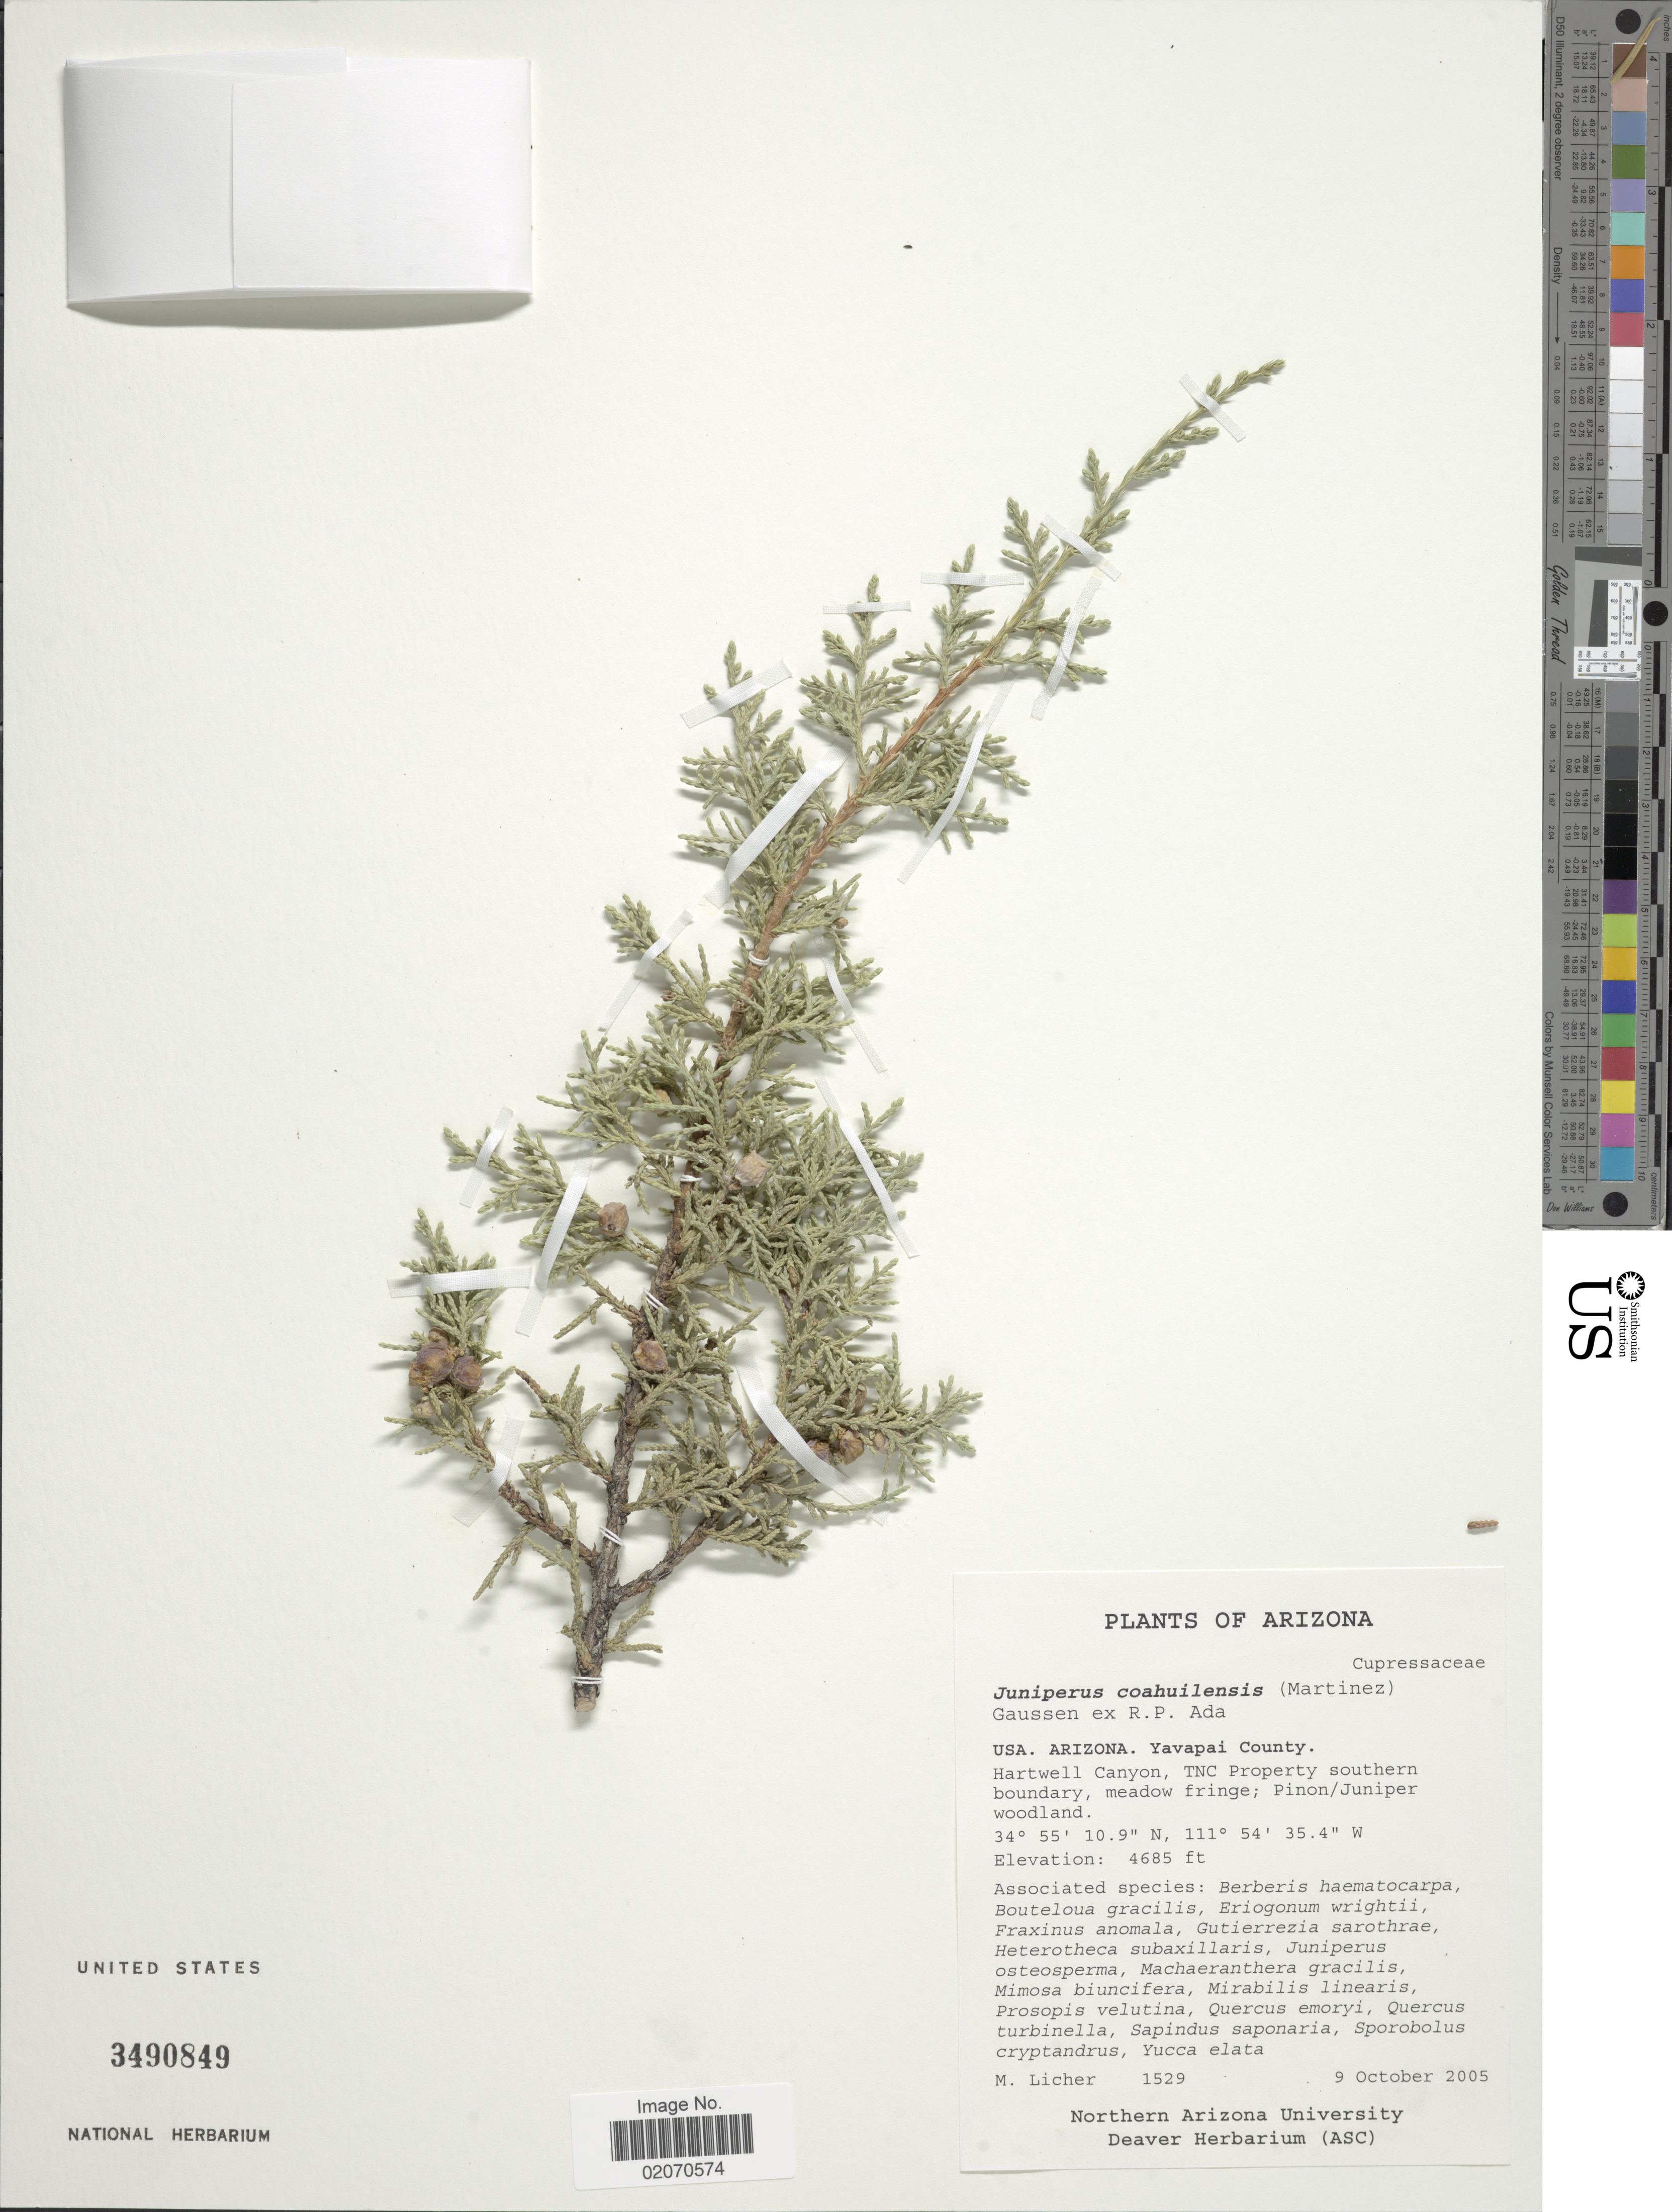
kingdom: Plantae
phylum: Tracheophyta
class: Pinopsida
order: Pinales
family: Cupressaceae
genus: Juniperus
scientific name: Juniperus coahuilensis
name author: (Martínez) Gaussen ex R.P. Adams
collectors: M. Licher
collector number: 1529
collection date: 2005-10-09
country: United States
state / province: Arizona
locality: Yavapai County. Hartwell Canyon, TNC Property southern boundary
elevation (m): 1428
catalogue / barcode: US 3490849